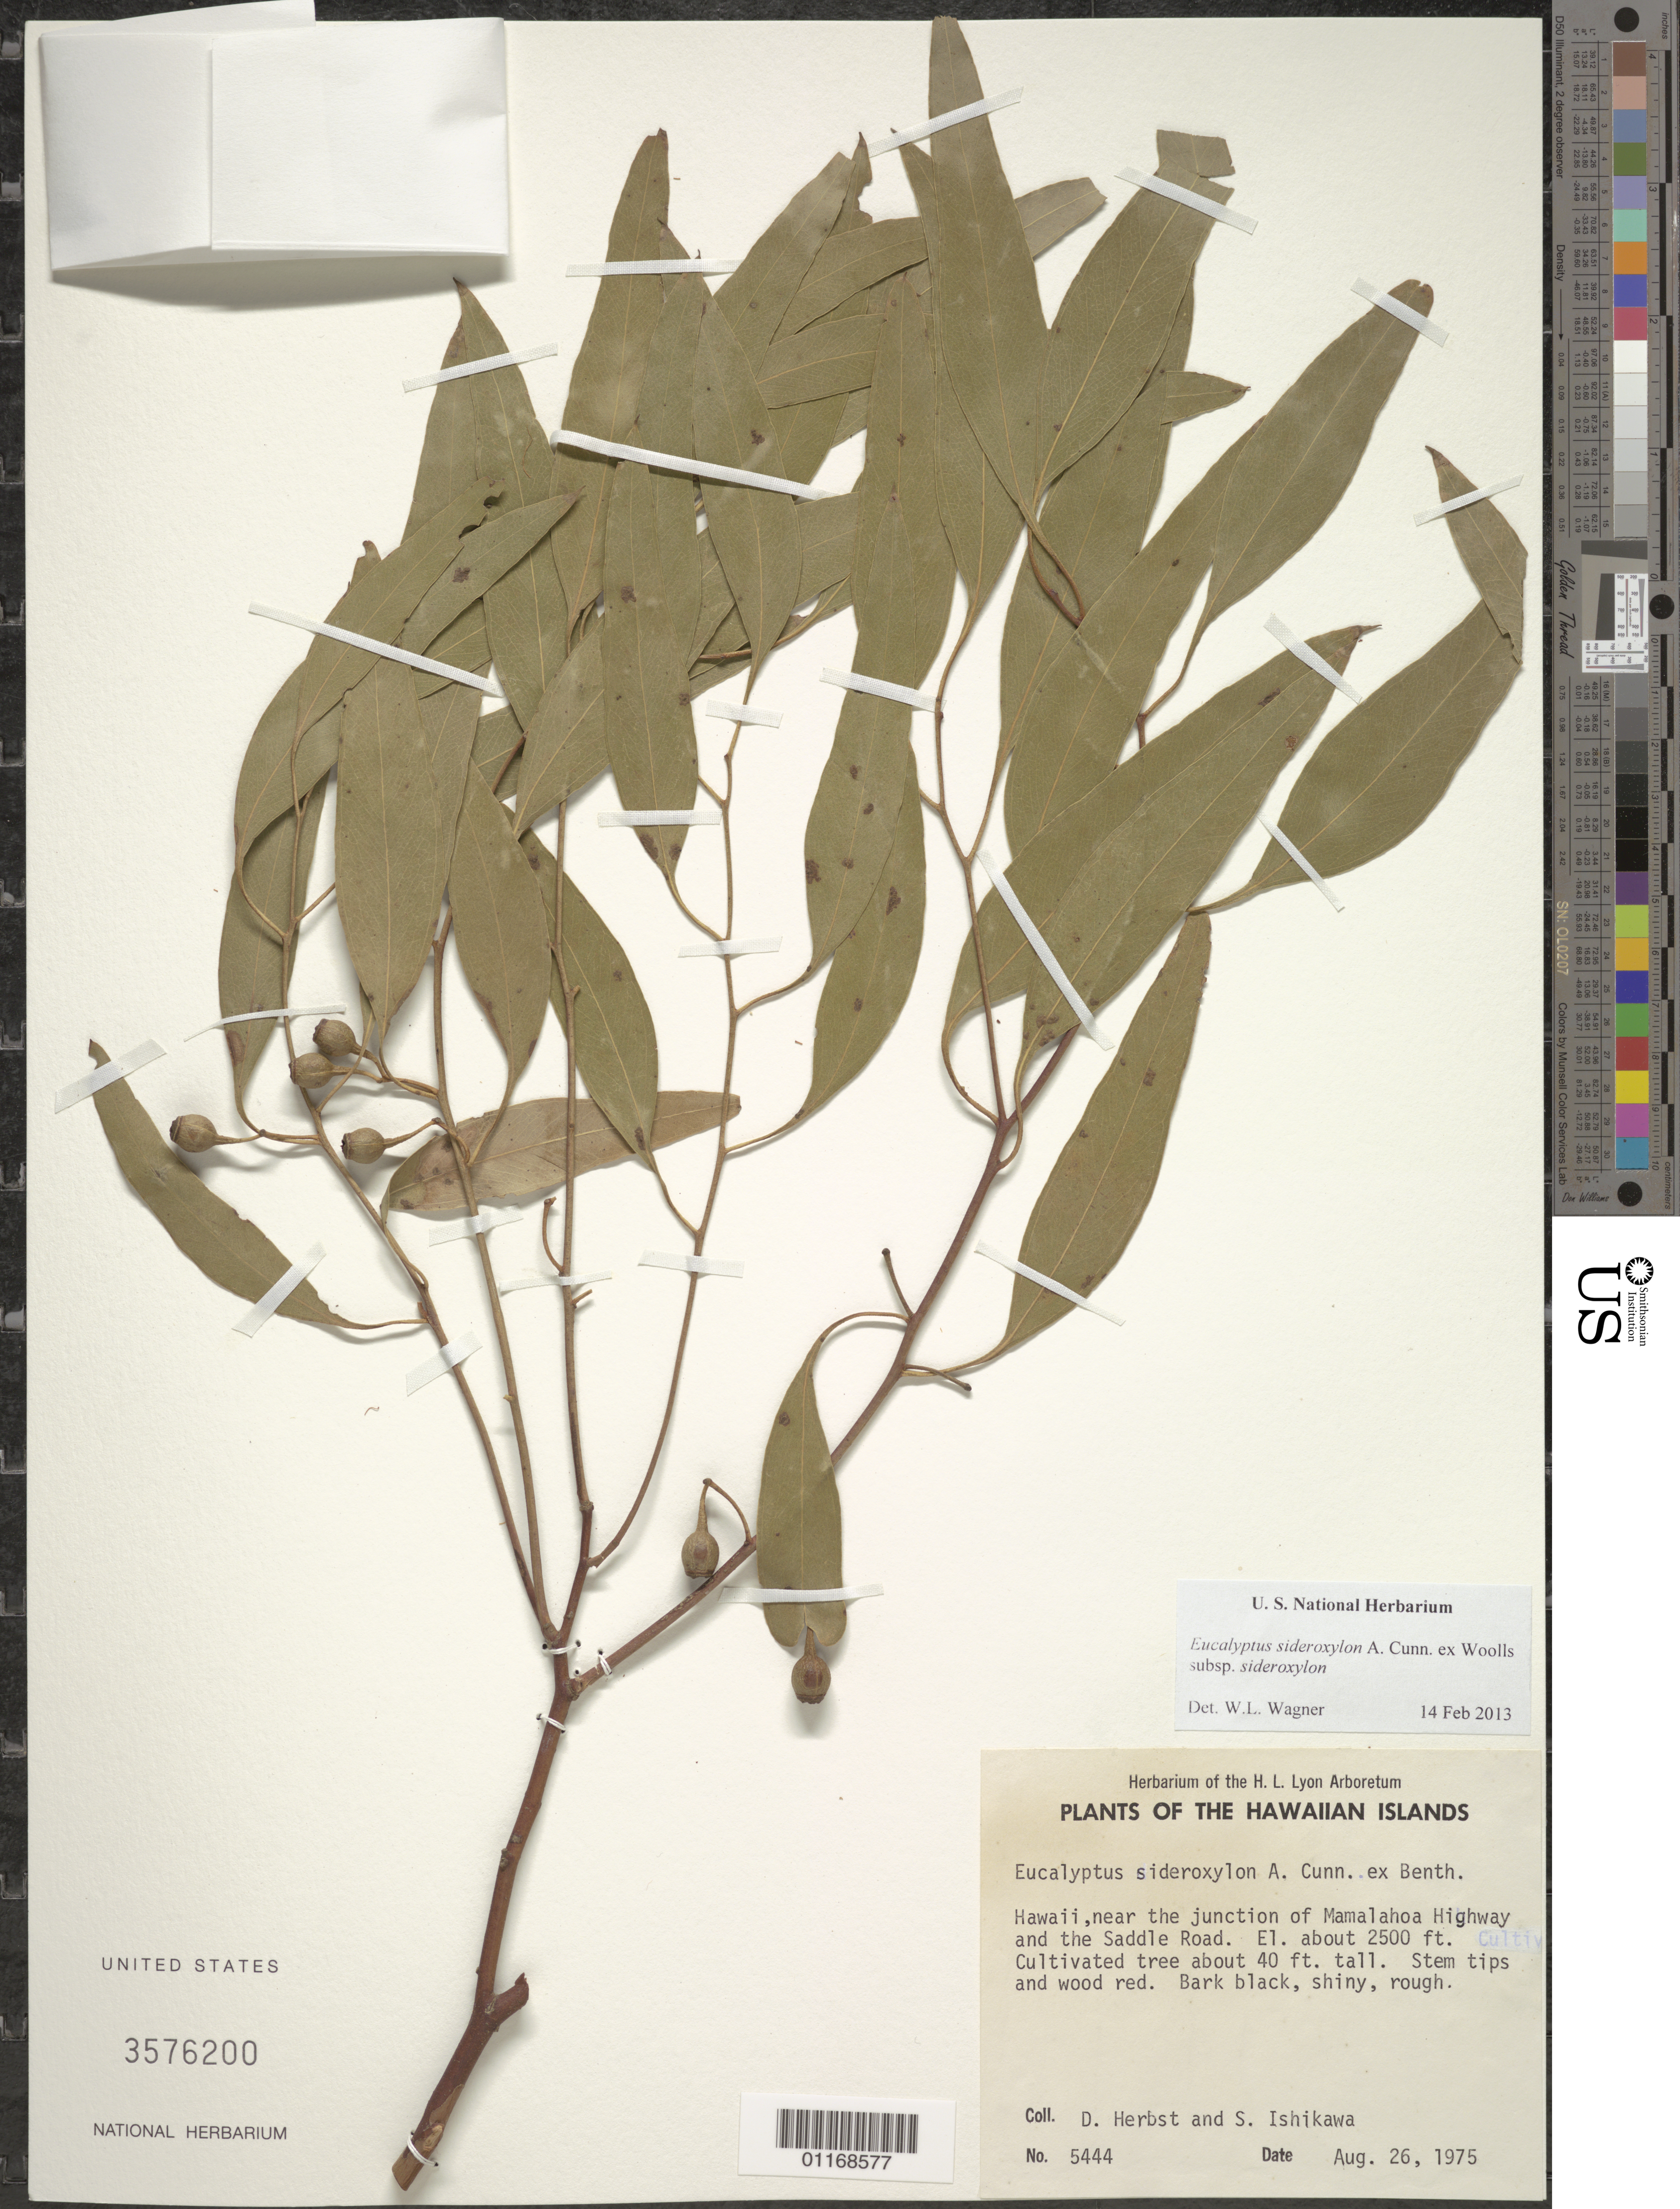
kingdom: Plantae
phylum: Tracheophyta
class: Magnoliopsida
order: Myrtales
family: Myrtaceae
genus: Eucalyptus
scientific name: Eucalyptus sideroxylon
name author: A. Cunn. ex Woolls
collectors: D. R. Herbst & S. Ishikawa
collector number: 5444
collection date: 1975-08-26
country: United States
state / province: Hawaii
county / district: Hawaii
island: Hawaii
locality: Near the junction of Mamalahoa Highway and the Saddle Road.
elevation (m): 762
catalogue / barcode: US 3576200